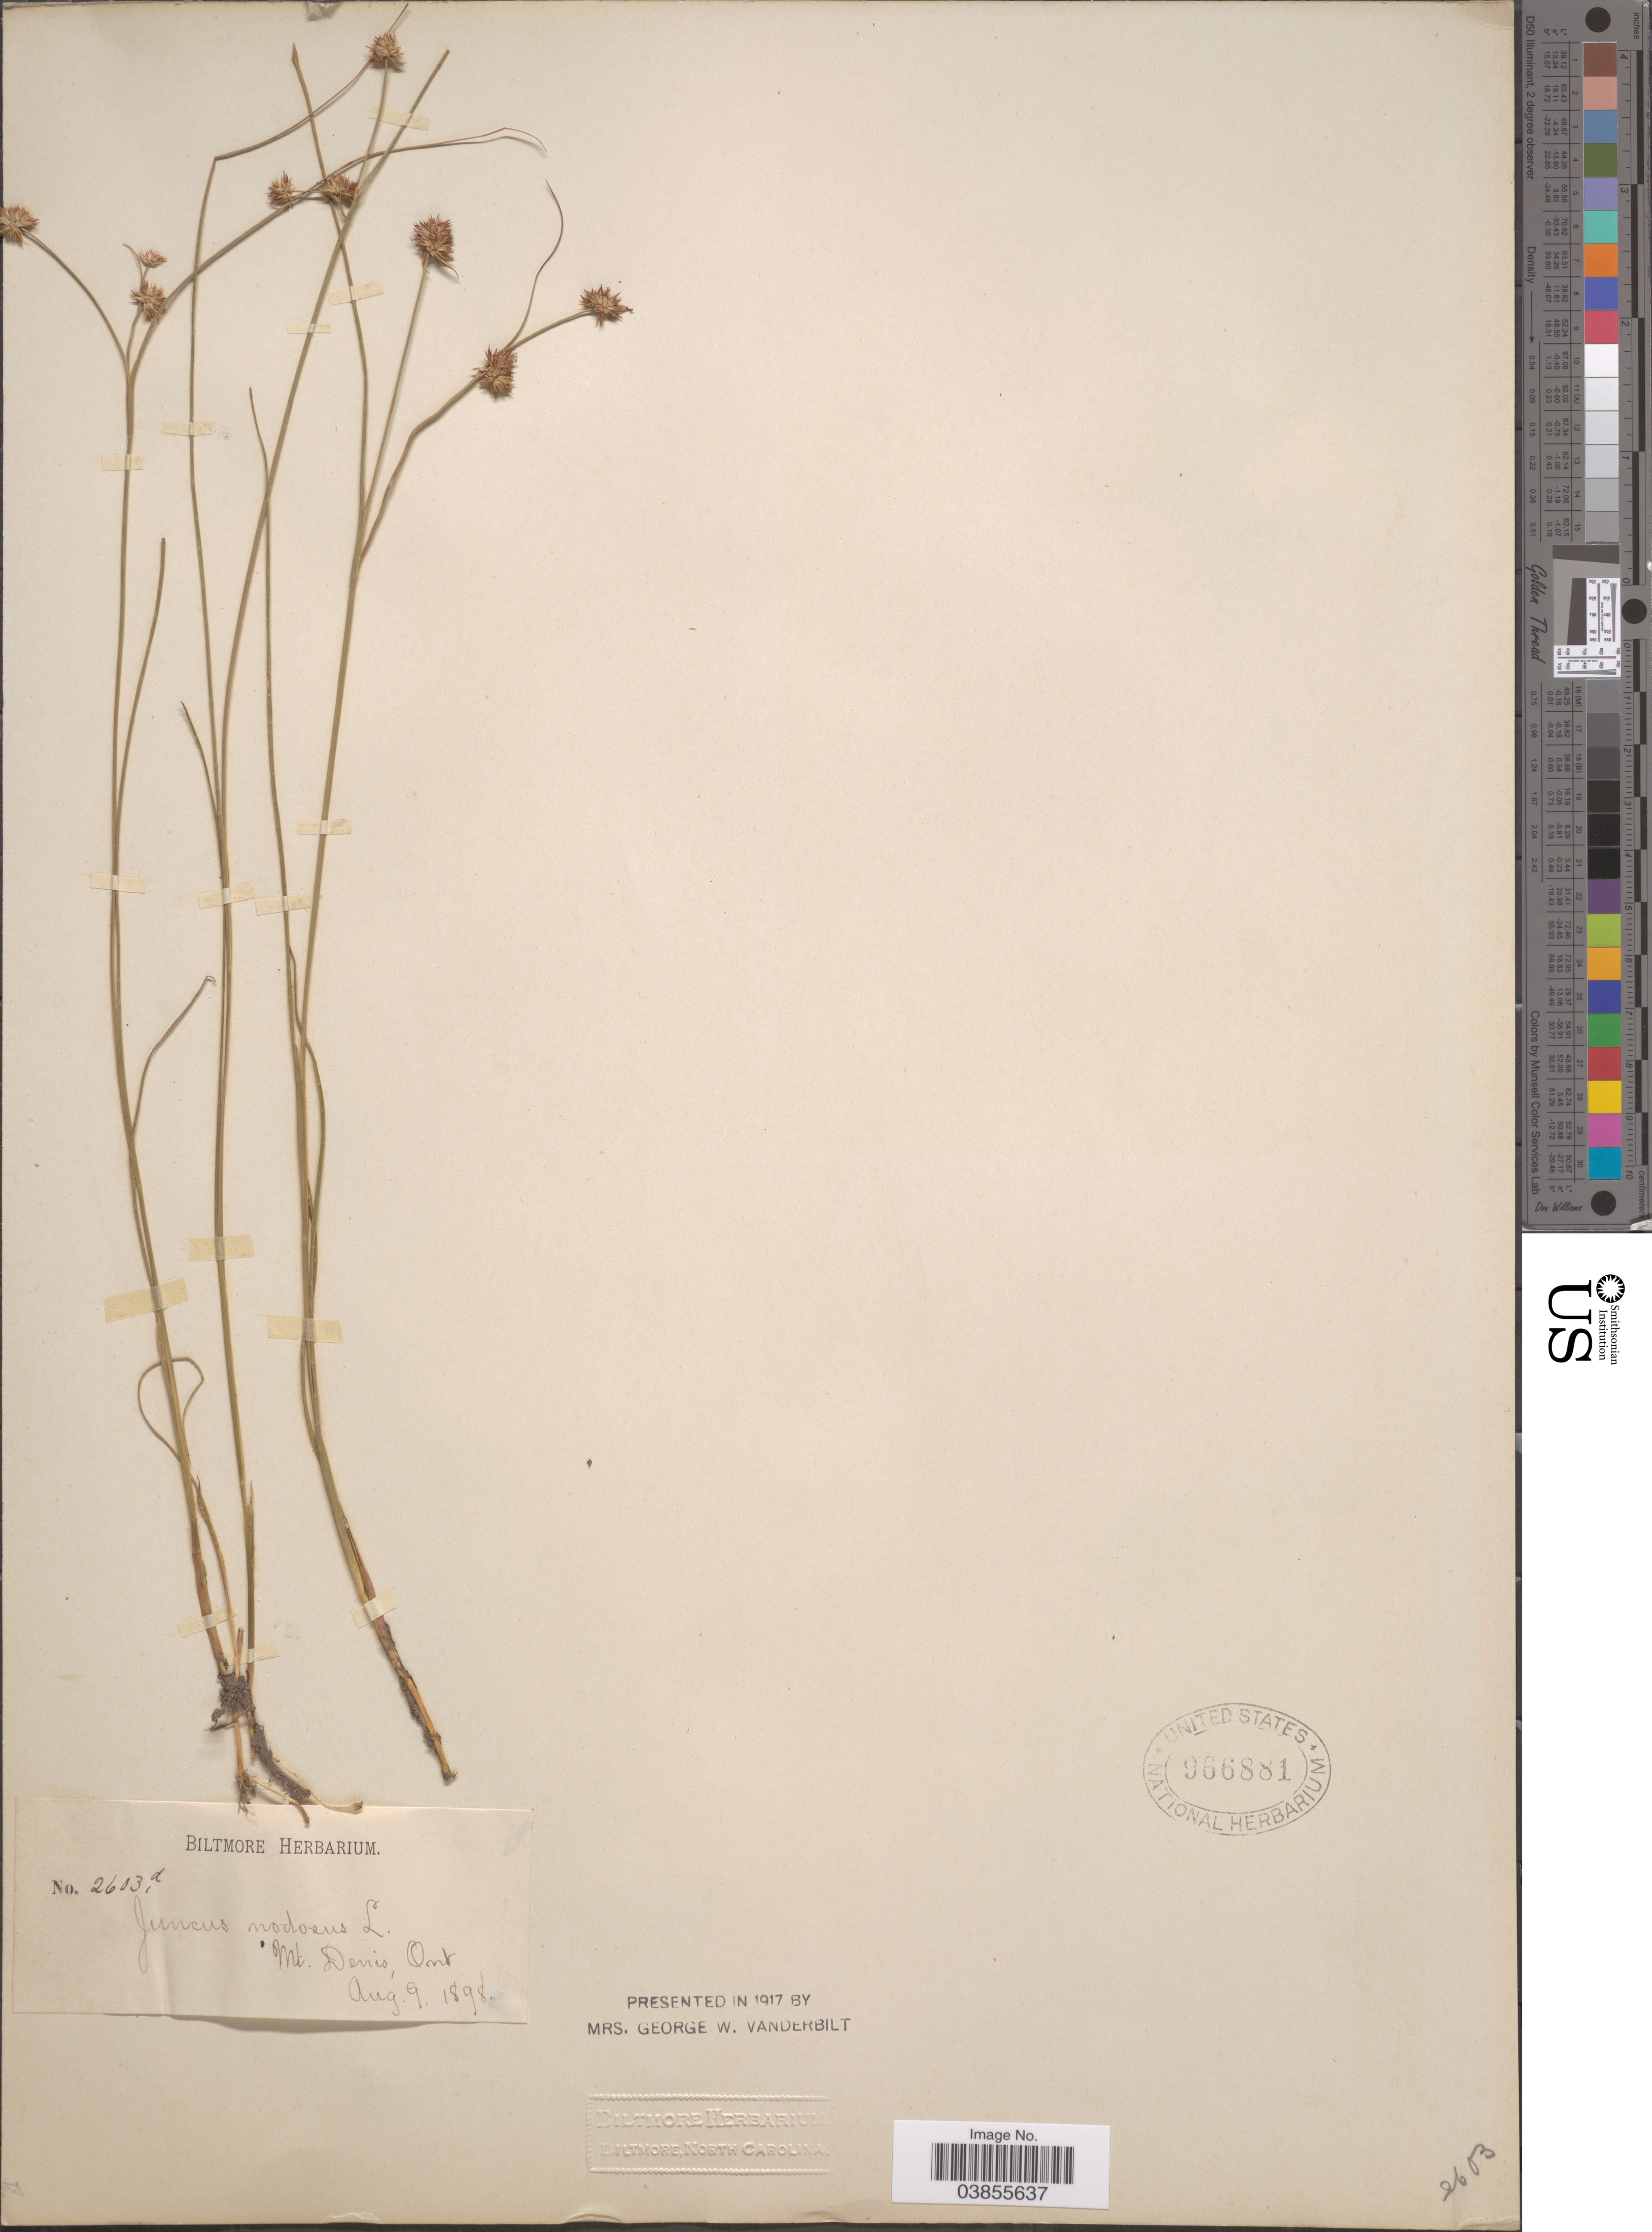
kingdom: Plantae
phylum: Tracheophyta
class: Liliopsida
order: Poales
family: Juncaceae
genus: Juncus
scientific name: Juncus nodosus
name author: L.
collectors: ex herb. Biltmore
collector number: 2603a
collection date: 1898-08-09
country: Canada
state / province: Ontario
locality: Mt. Denis.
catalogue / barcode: US 966881